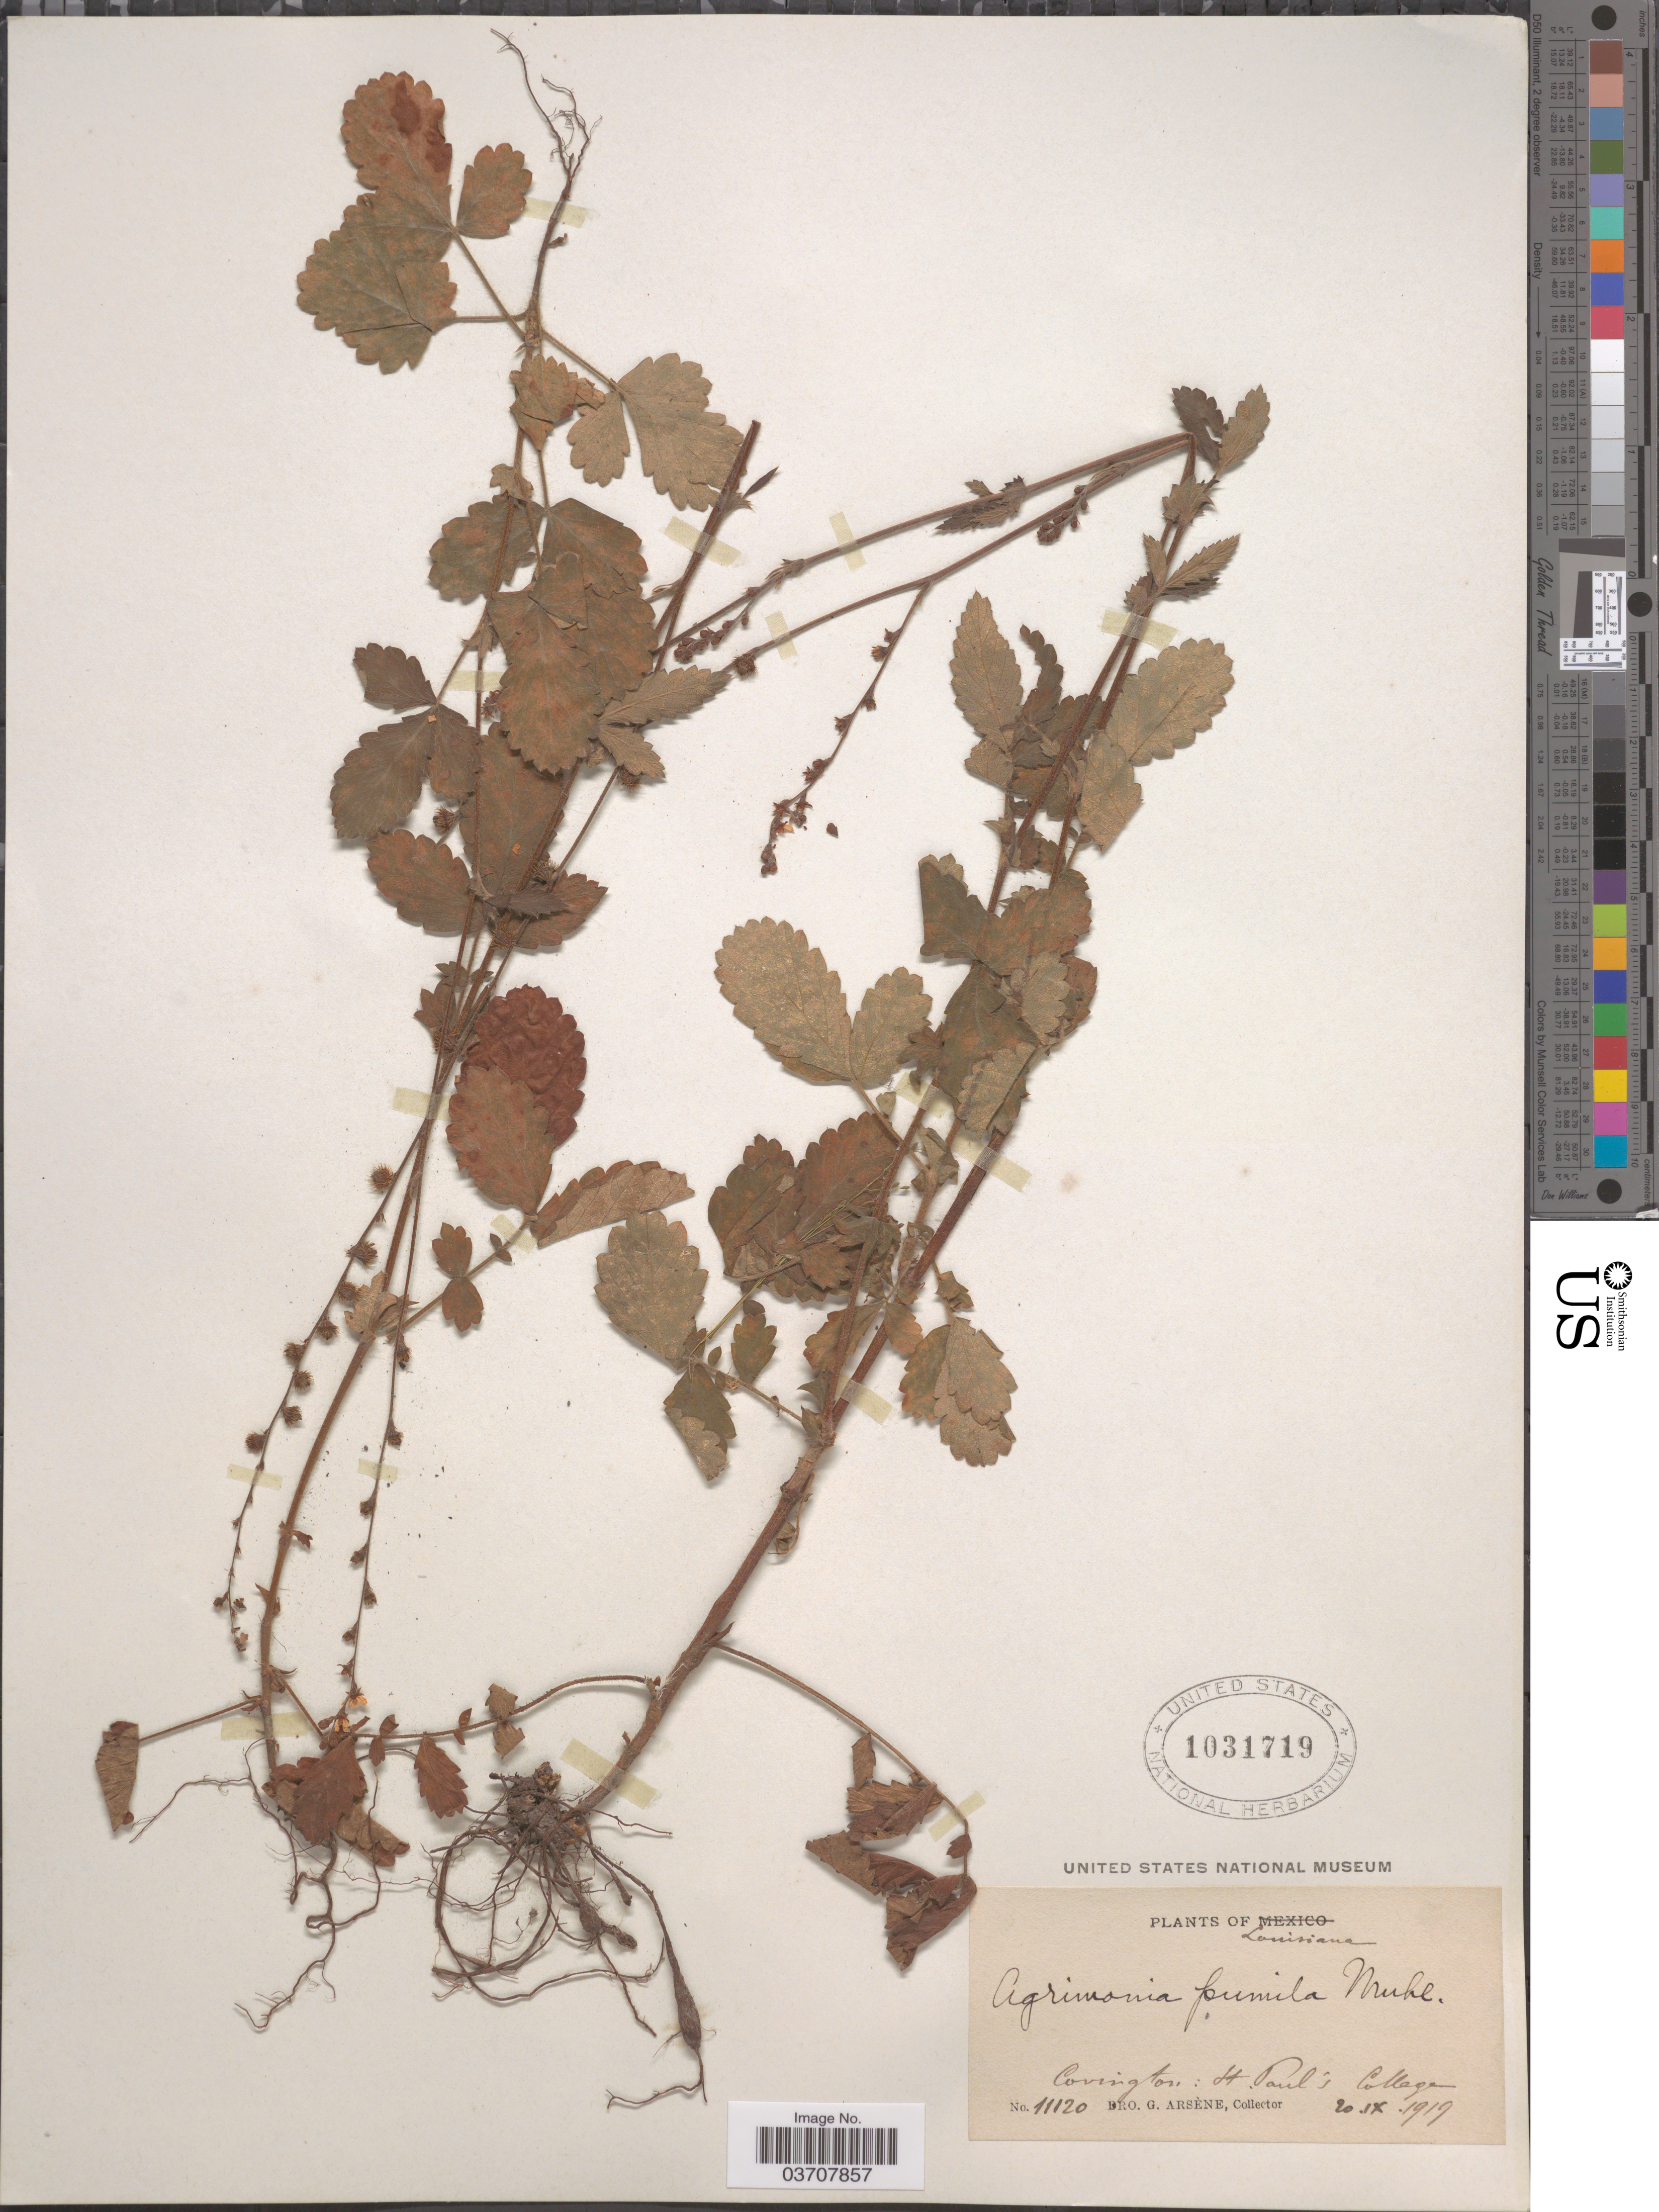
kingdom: Plantae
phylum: Tracheophyta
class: Magnoliopsida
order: Rosales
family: Rosaceae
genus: Agrimonia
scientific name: Agrimonia pubescens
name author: Wallr.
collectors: Bro. G. Arsène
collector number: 11120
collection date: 1919-09-20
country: United States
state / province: Louisiana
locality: Covington: St. Paul's College.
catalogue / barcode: US 1031719